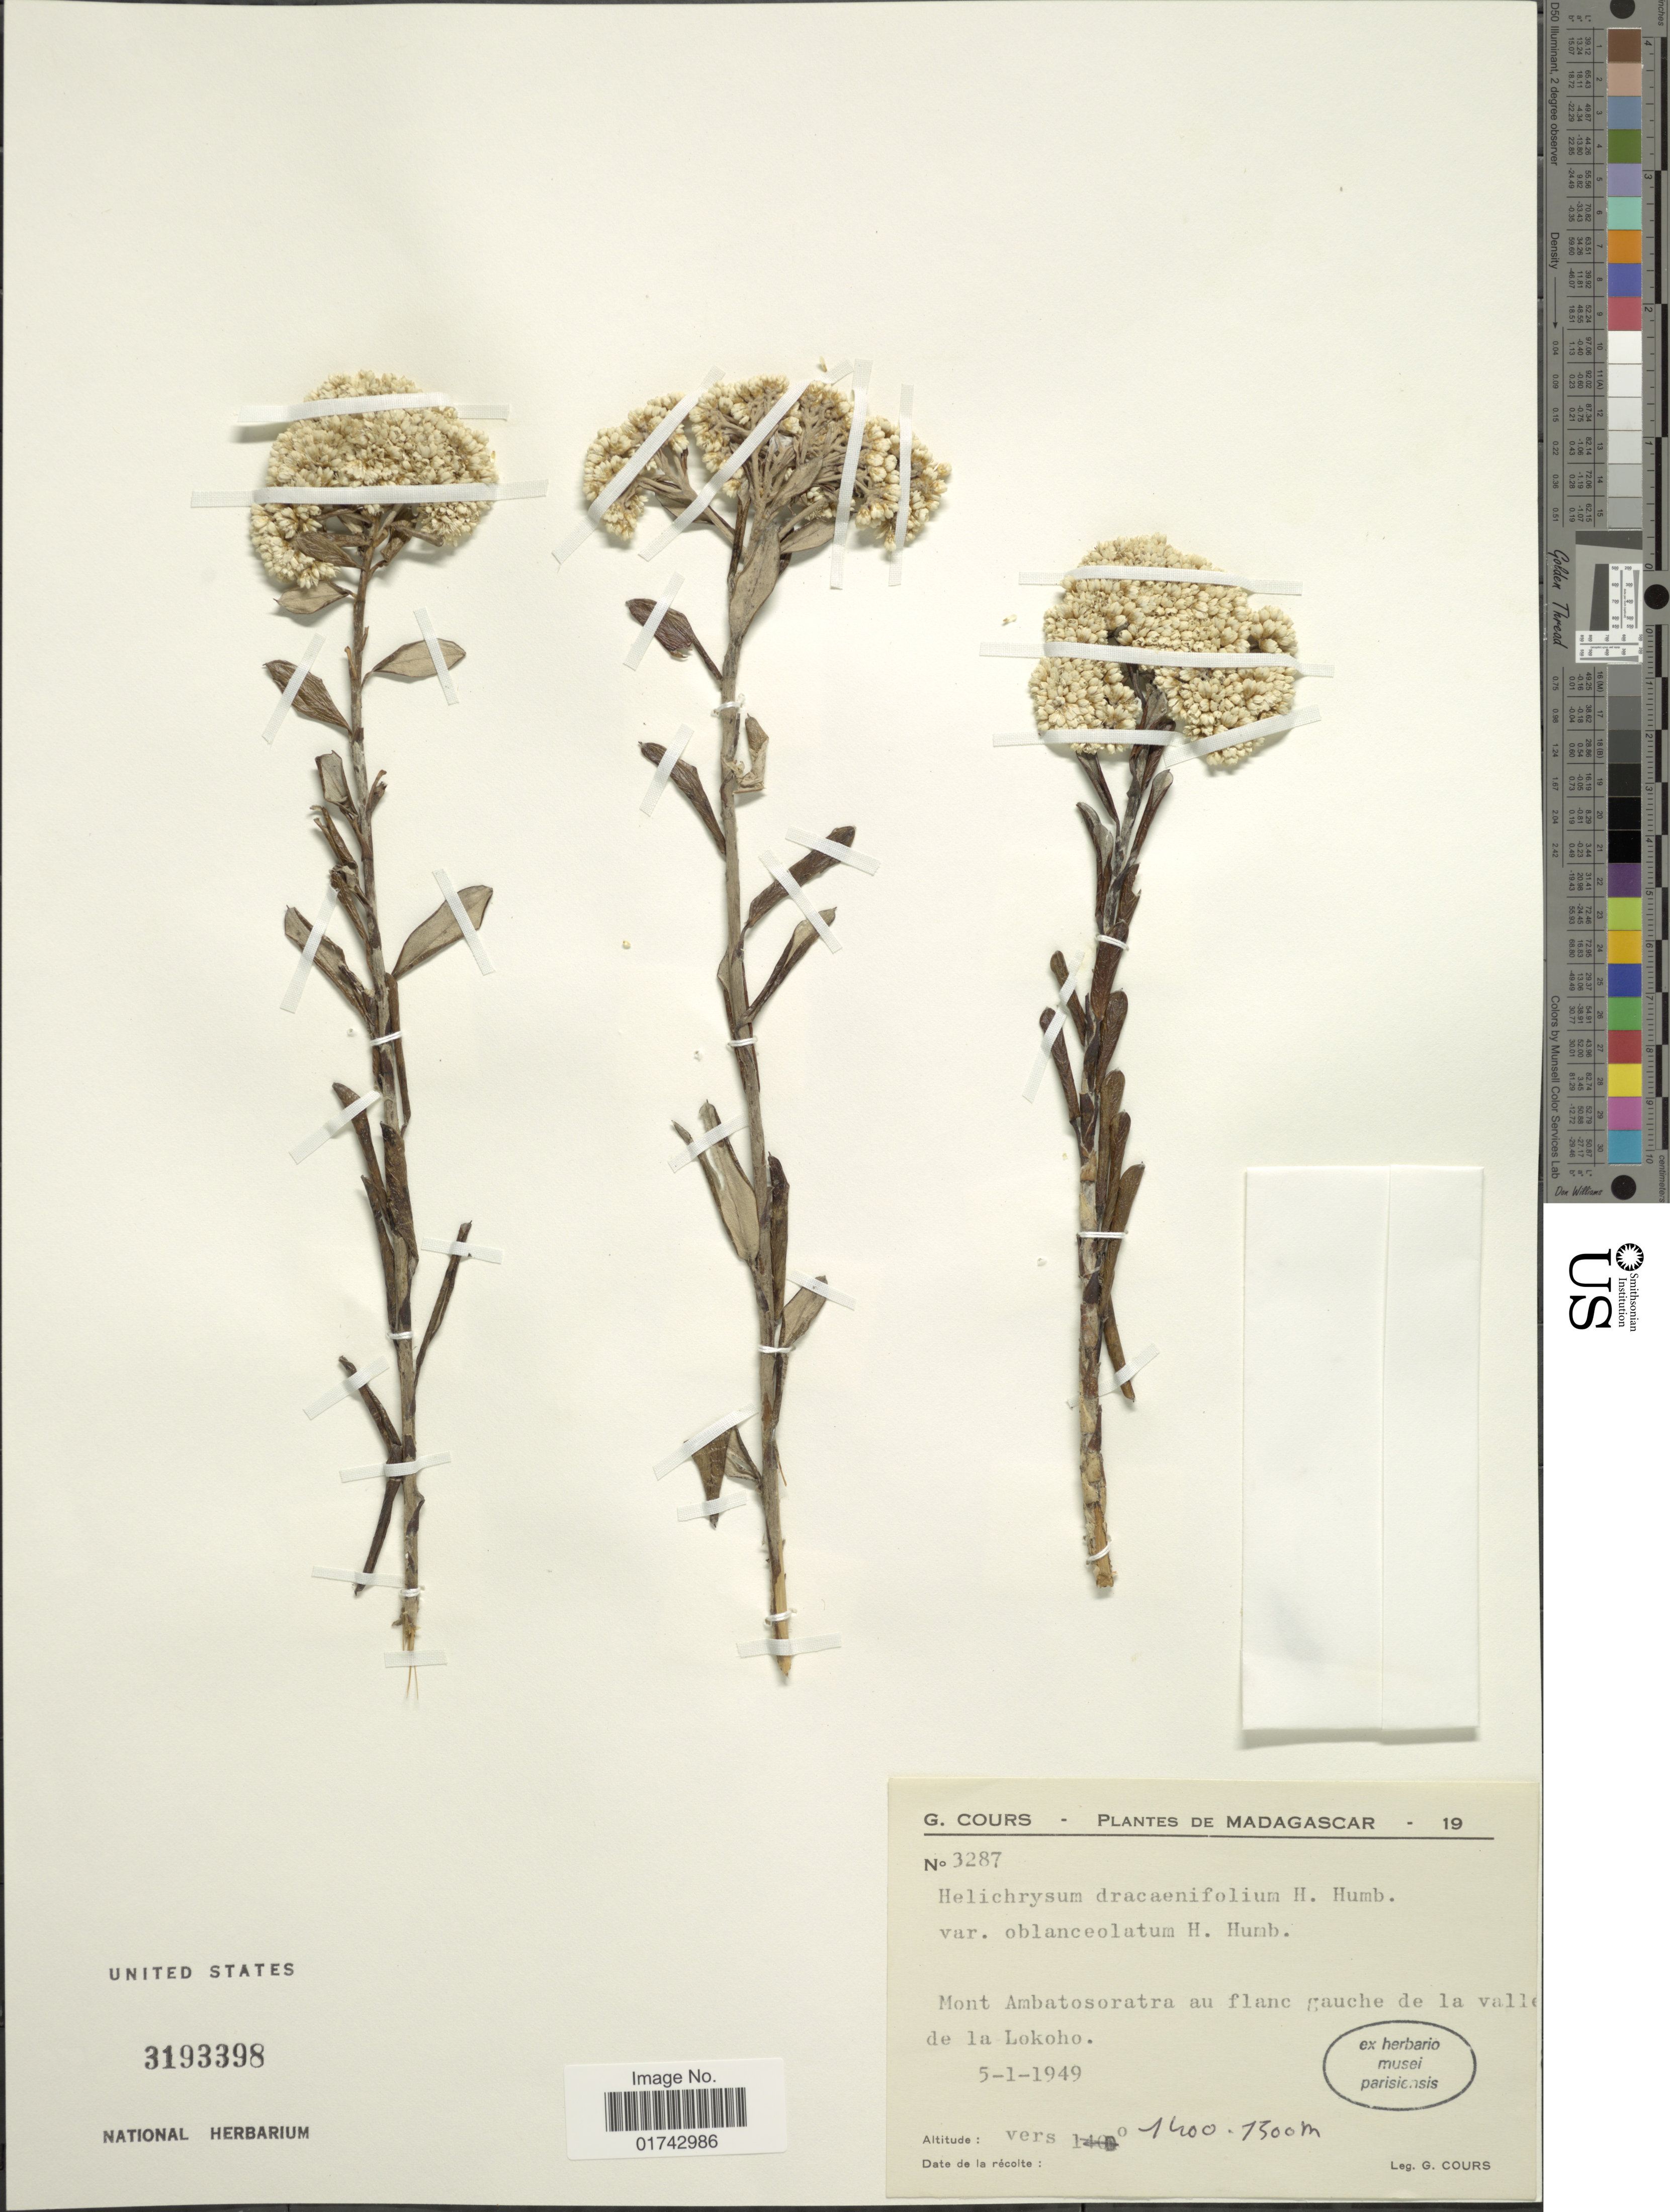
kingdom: Plantae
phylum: Tracheophyta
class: Magnoliopsida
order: Asterales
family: Asteraceae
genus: Helichrysum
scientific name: Helichrysum dracaenifolium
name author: Humbert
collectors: G. Cours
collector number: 3287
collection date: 1949-01-05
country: Madagascar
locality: Mont Ambatosoratra au flanc gauche de la vallee de la Lokoho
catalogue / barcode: US 3193398